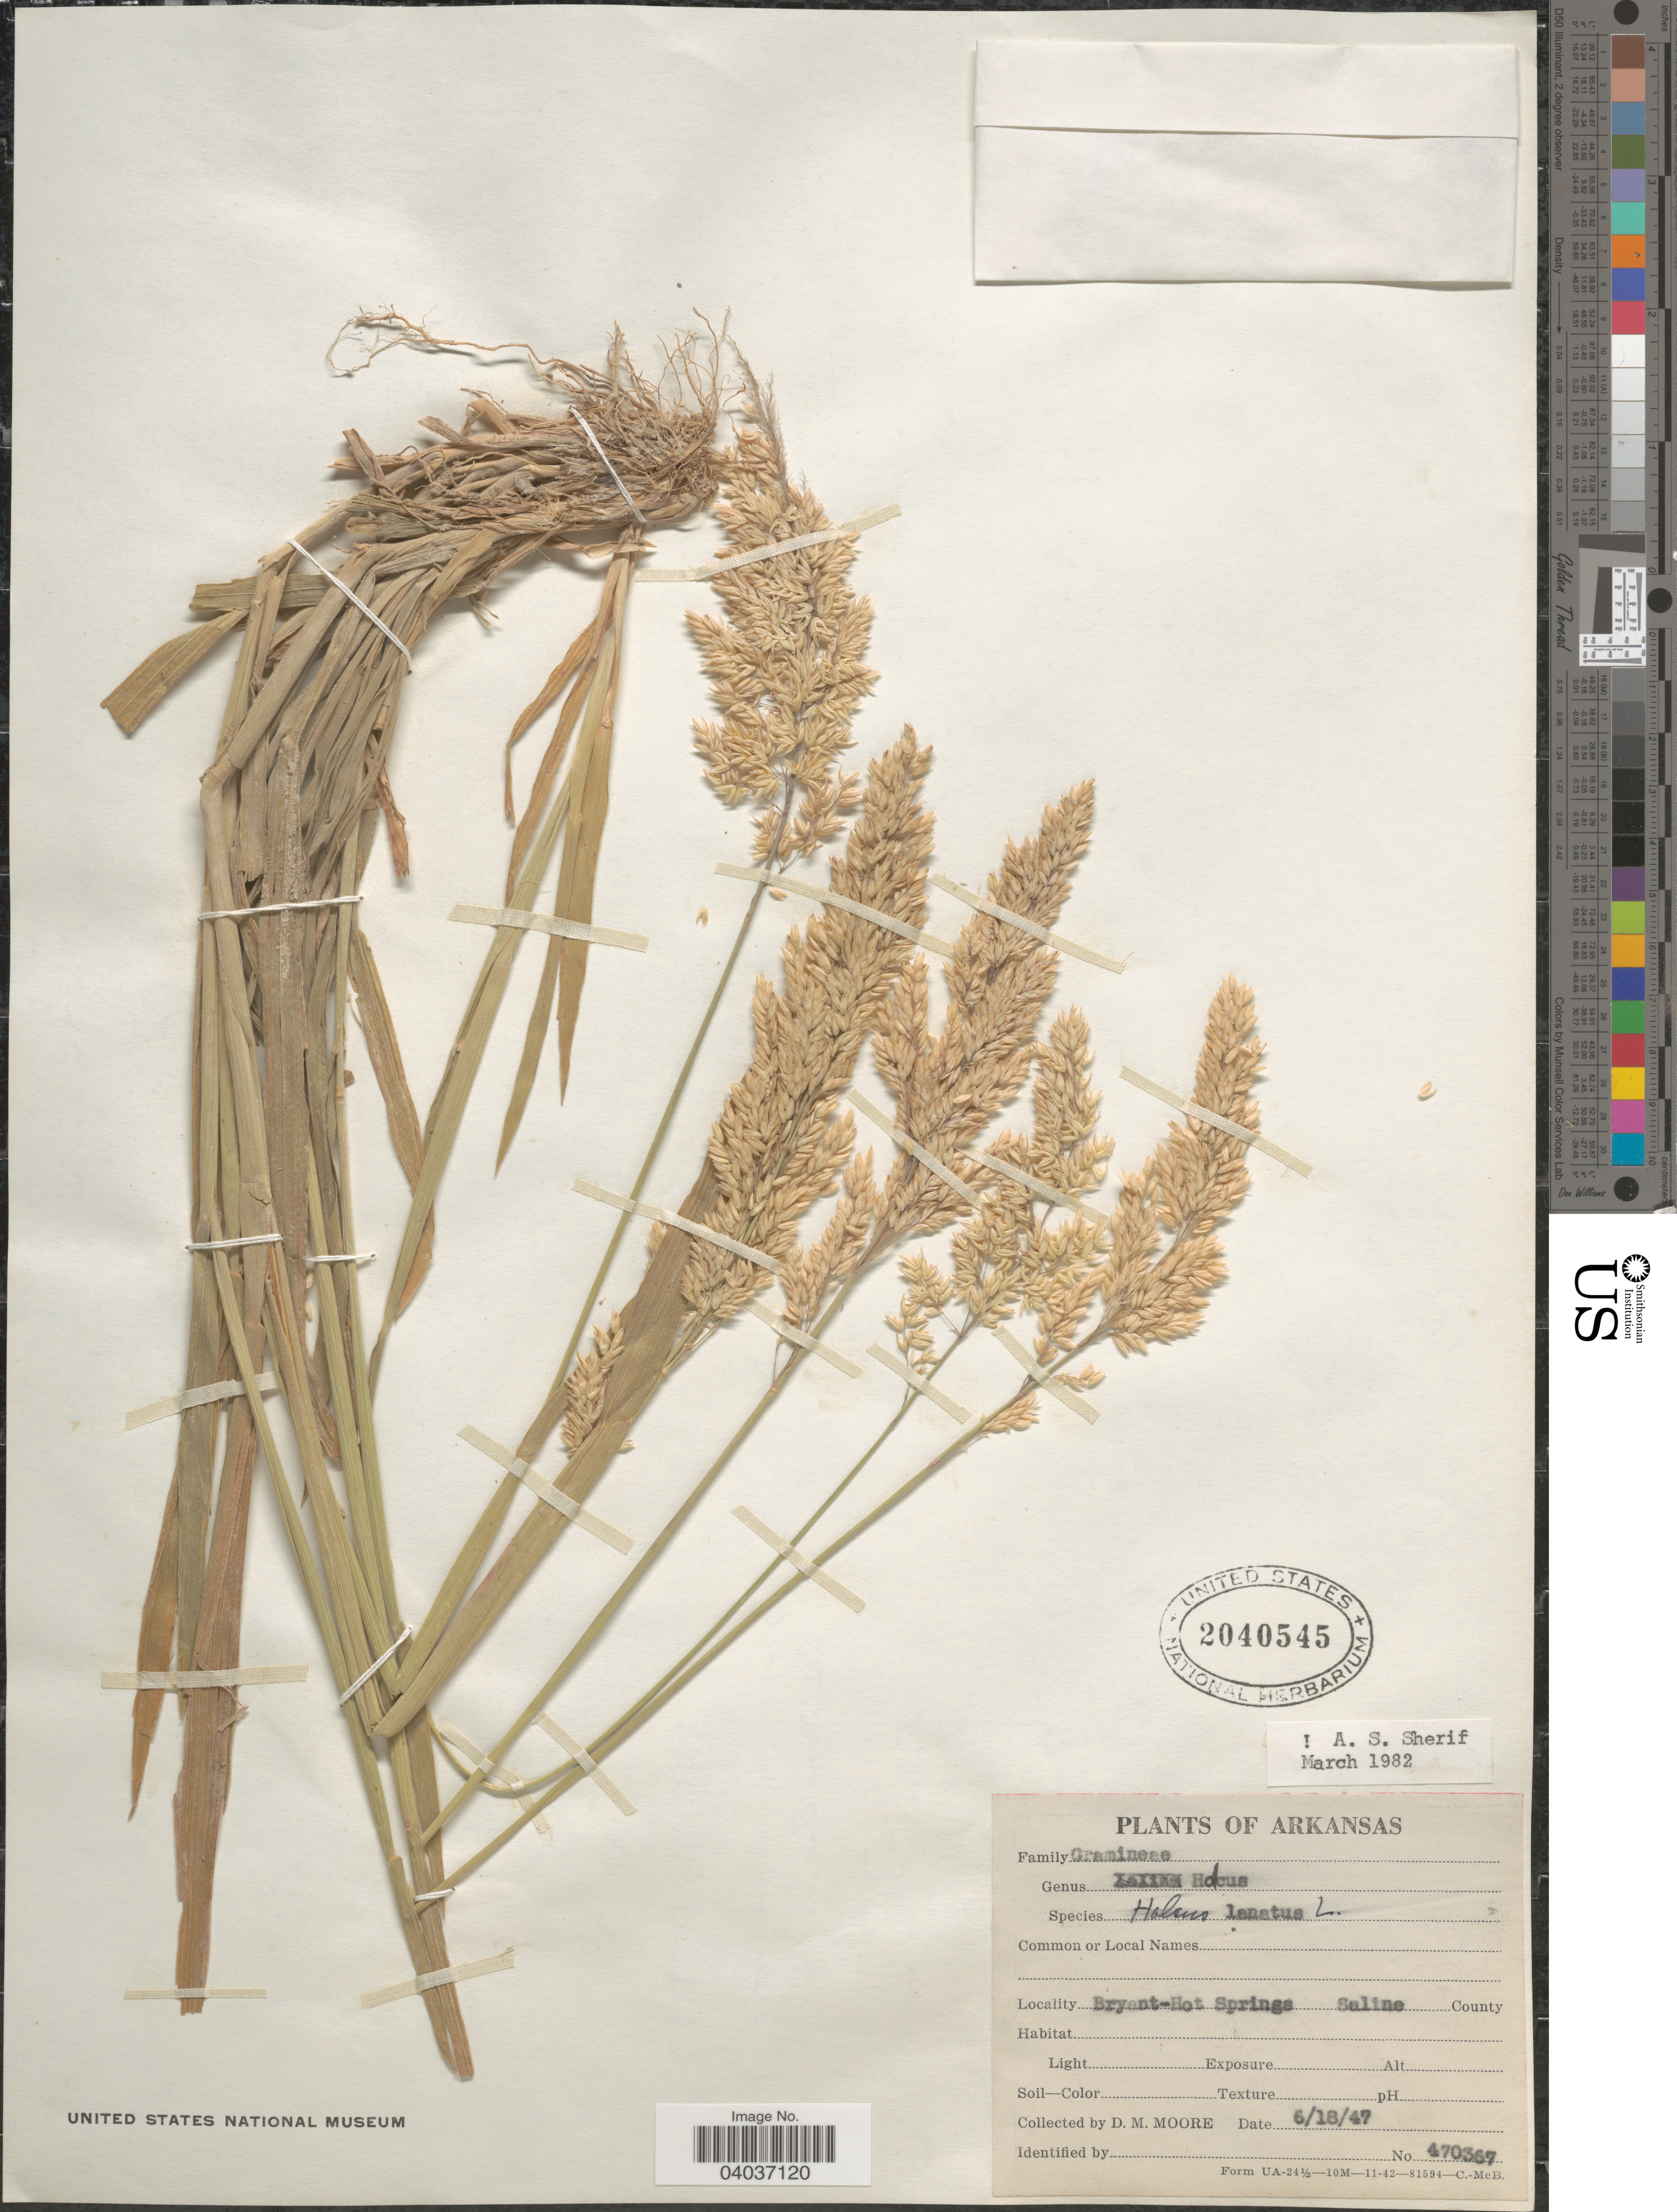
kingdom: Plantae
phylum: Tracheophyta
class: Liliopsida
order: Poales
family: Poaceae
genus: Holcus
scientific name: Holcus lanatus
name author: L.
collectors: D. Moore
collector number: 470367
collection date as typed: Transcribed d/m/y: 18/6/47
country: United States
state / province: Arkansas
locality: Bryant-Hot Springs Saline County.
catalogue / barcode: US 2040545